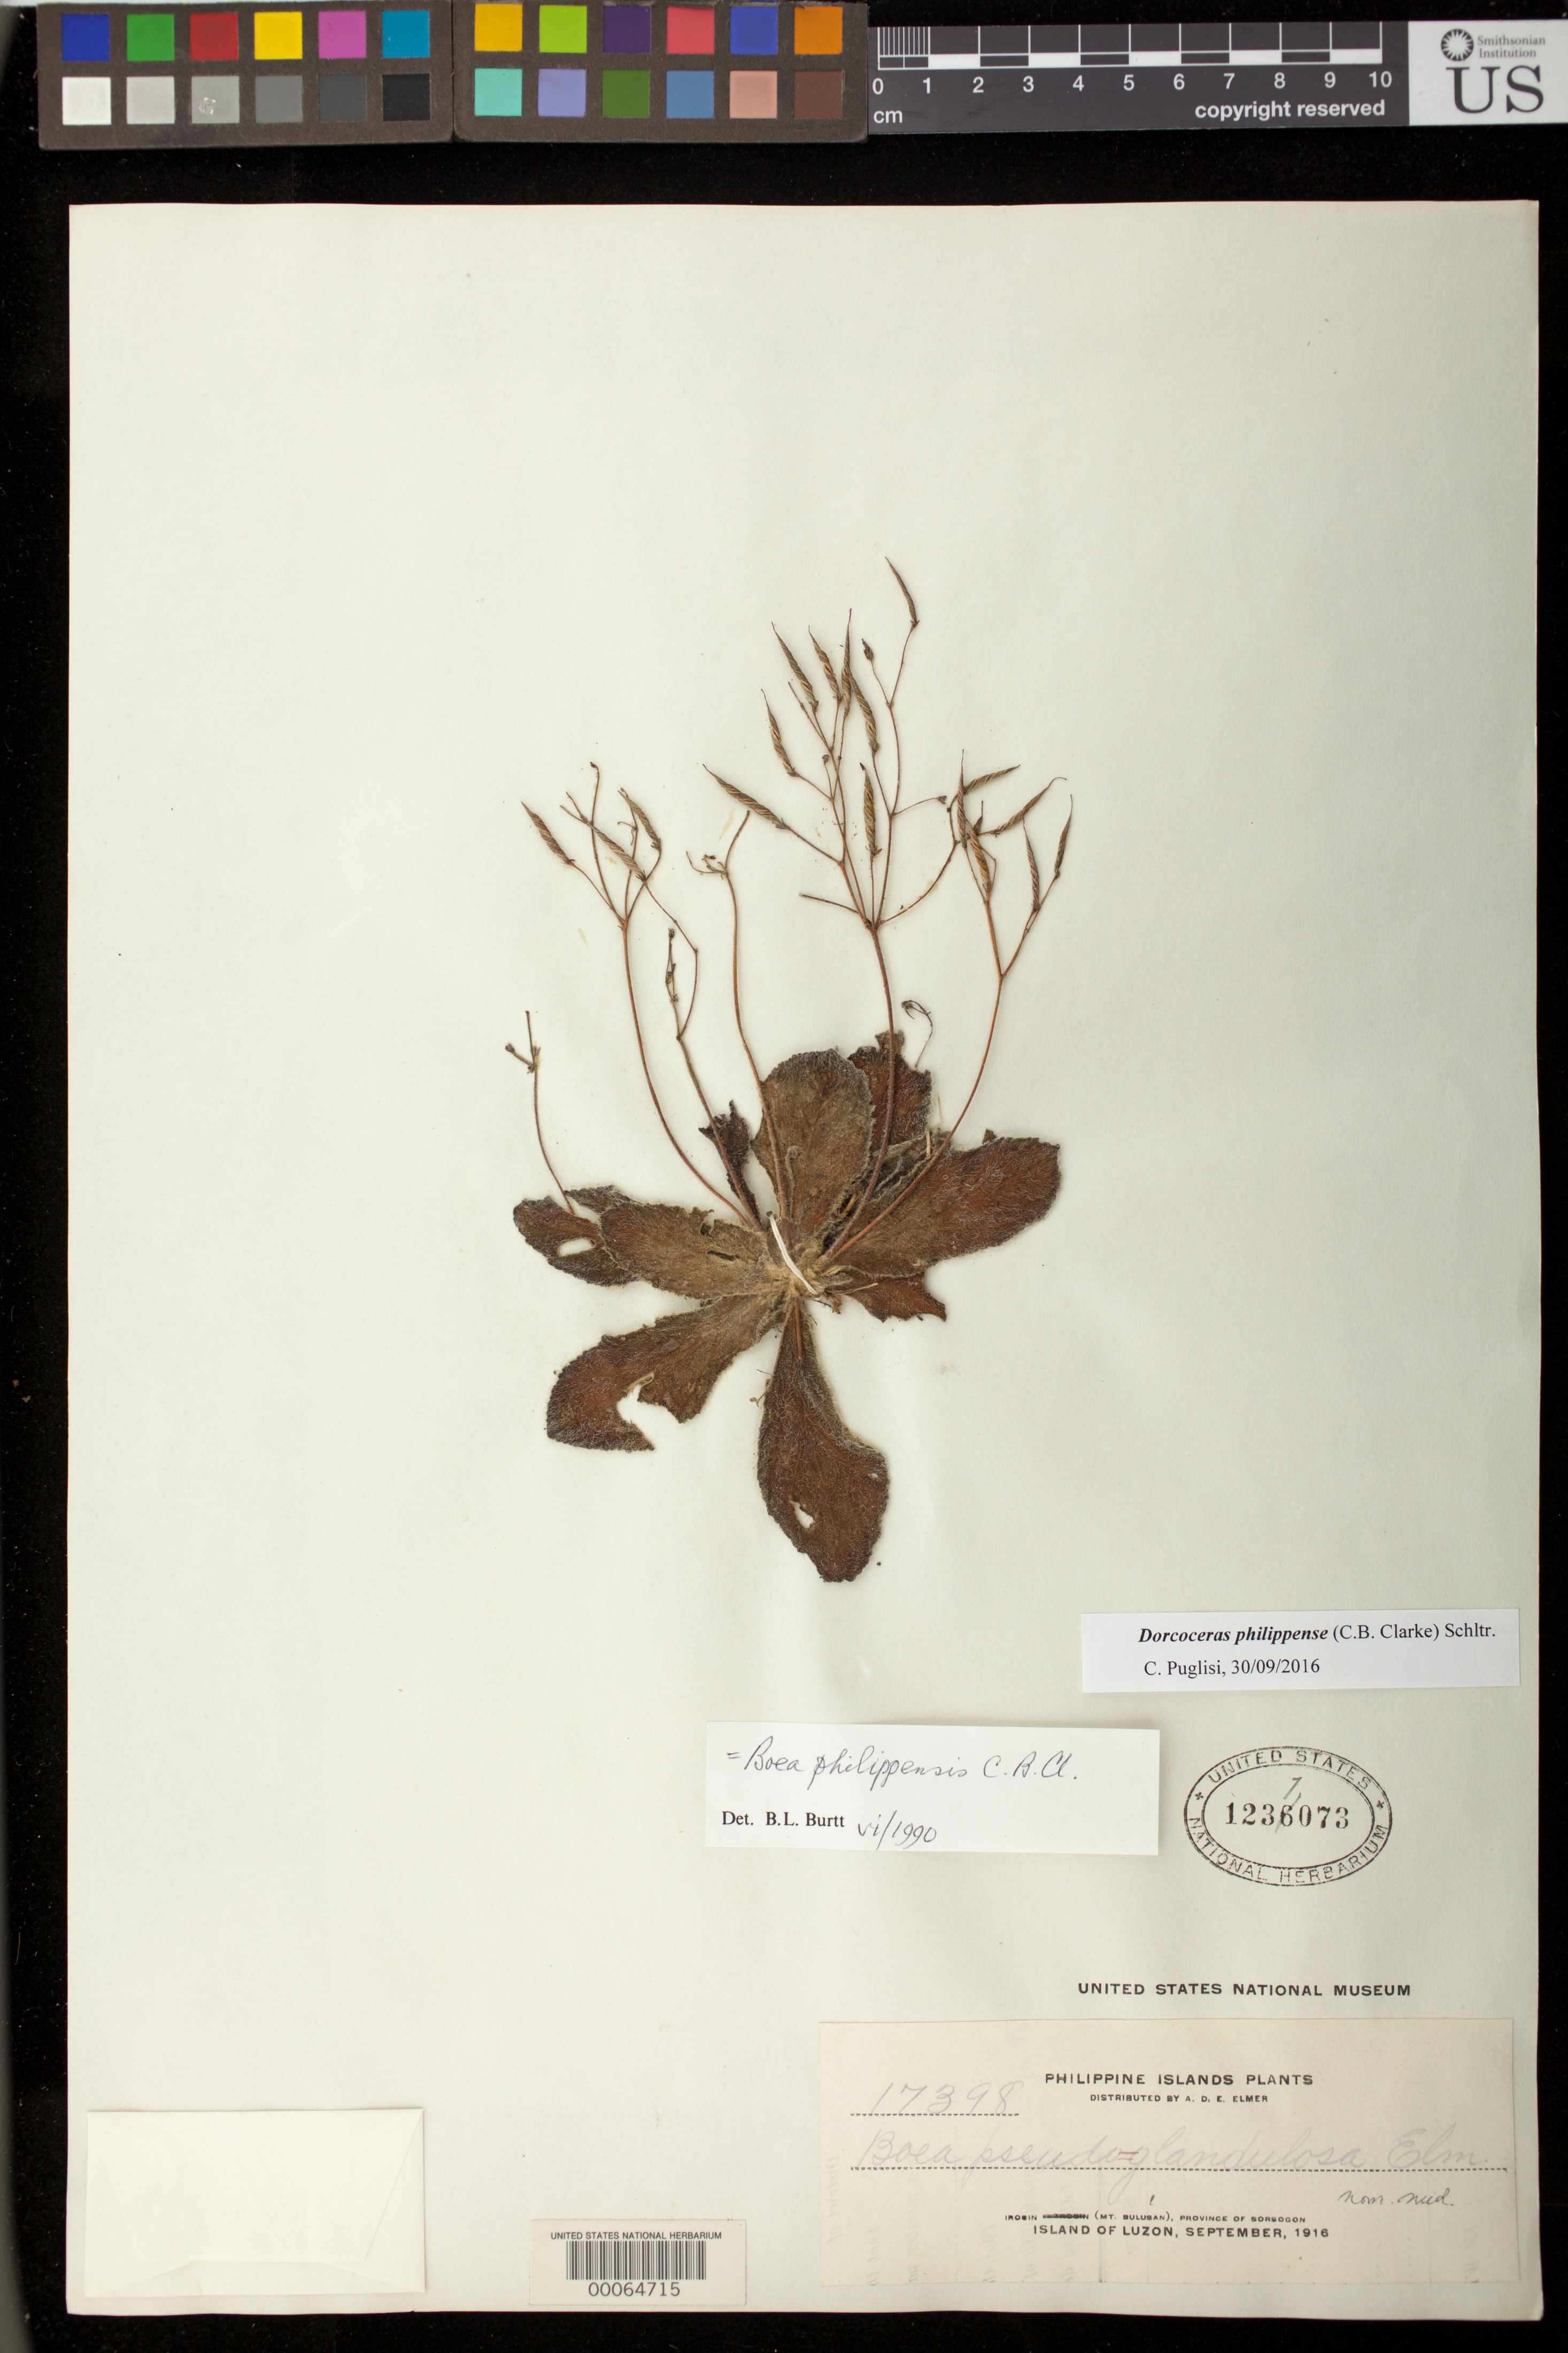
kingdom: Plantae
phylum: Tracheophyta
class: Magnoliopsida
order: Lamiales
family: Gesneriaceae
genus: Dorcoceras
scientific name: Dorcoceras philippense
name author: (C.B. Clarke) Schltr.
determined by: Puglisi, Carmen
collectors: A. D. E. Elmer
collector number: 17398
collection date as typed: Sep 1916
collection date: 1916-09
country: Philippines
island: Luzon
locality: Sorsogon prov., Irosin (mt bulusan)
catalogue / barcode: US 1237073